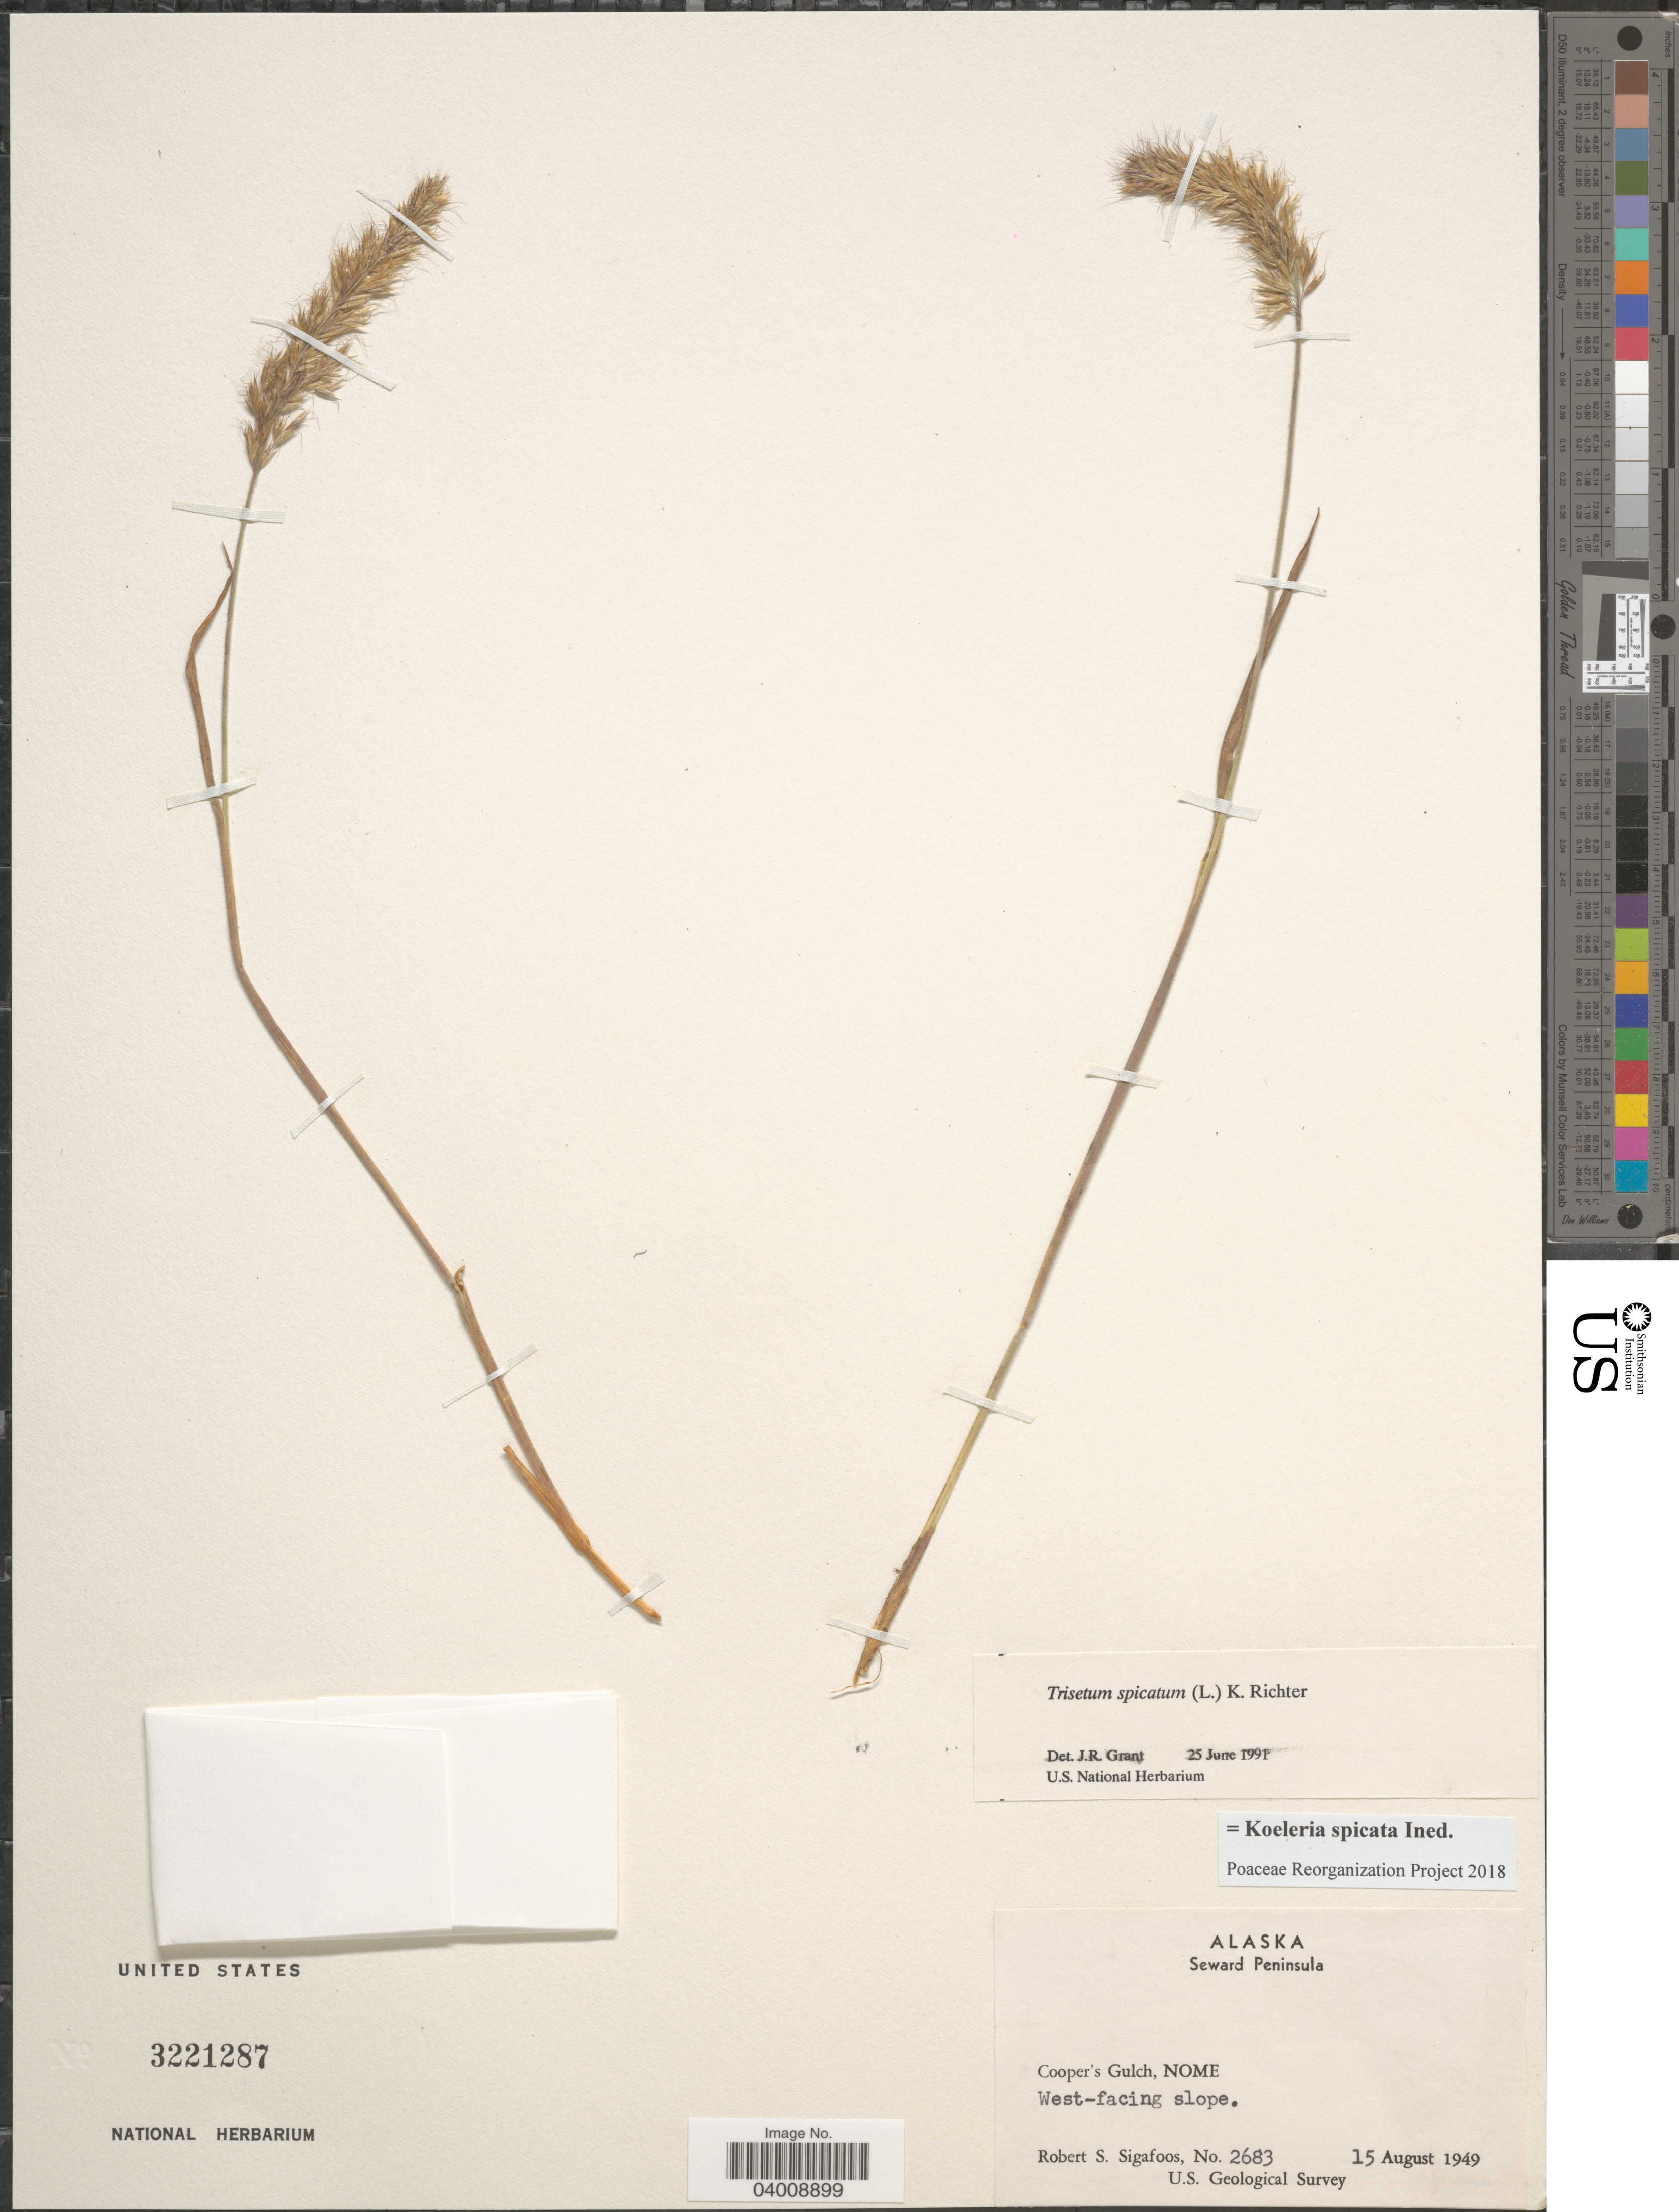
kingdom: Plantae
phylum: Tracheophyta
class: Liliopsida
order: Poales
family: Poaceae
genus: Koeleria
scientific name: Koeleria spicata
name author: (L.) Barberá et al.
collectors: R. Sigafoos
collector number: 2683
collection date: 1949-08-15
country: United States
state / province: Alaska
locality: Seward Peninsula. Cooper's Gulch, Nome. West-facing slope.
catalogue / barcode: US 3221287